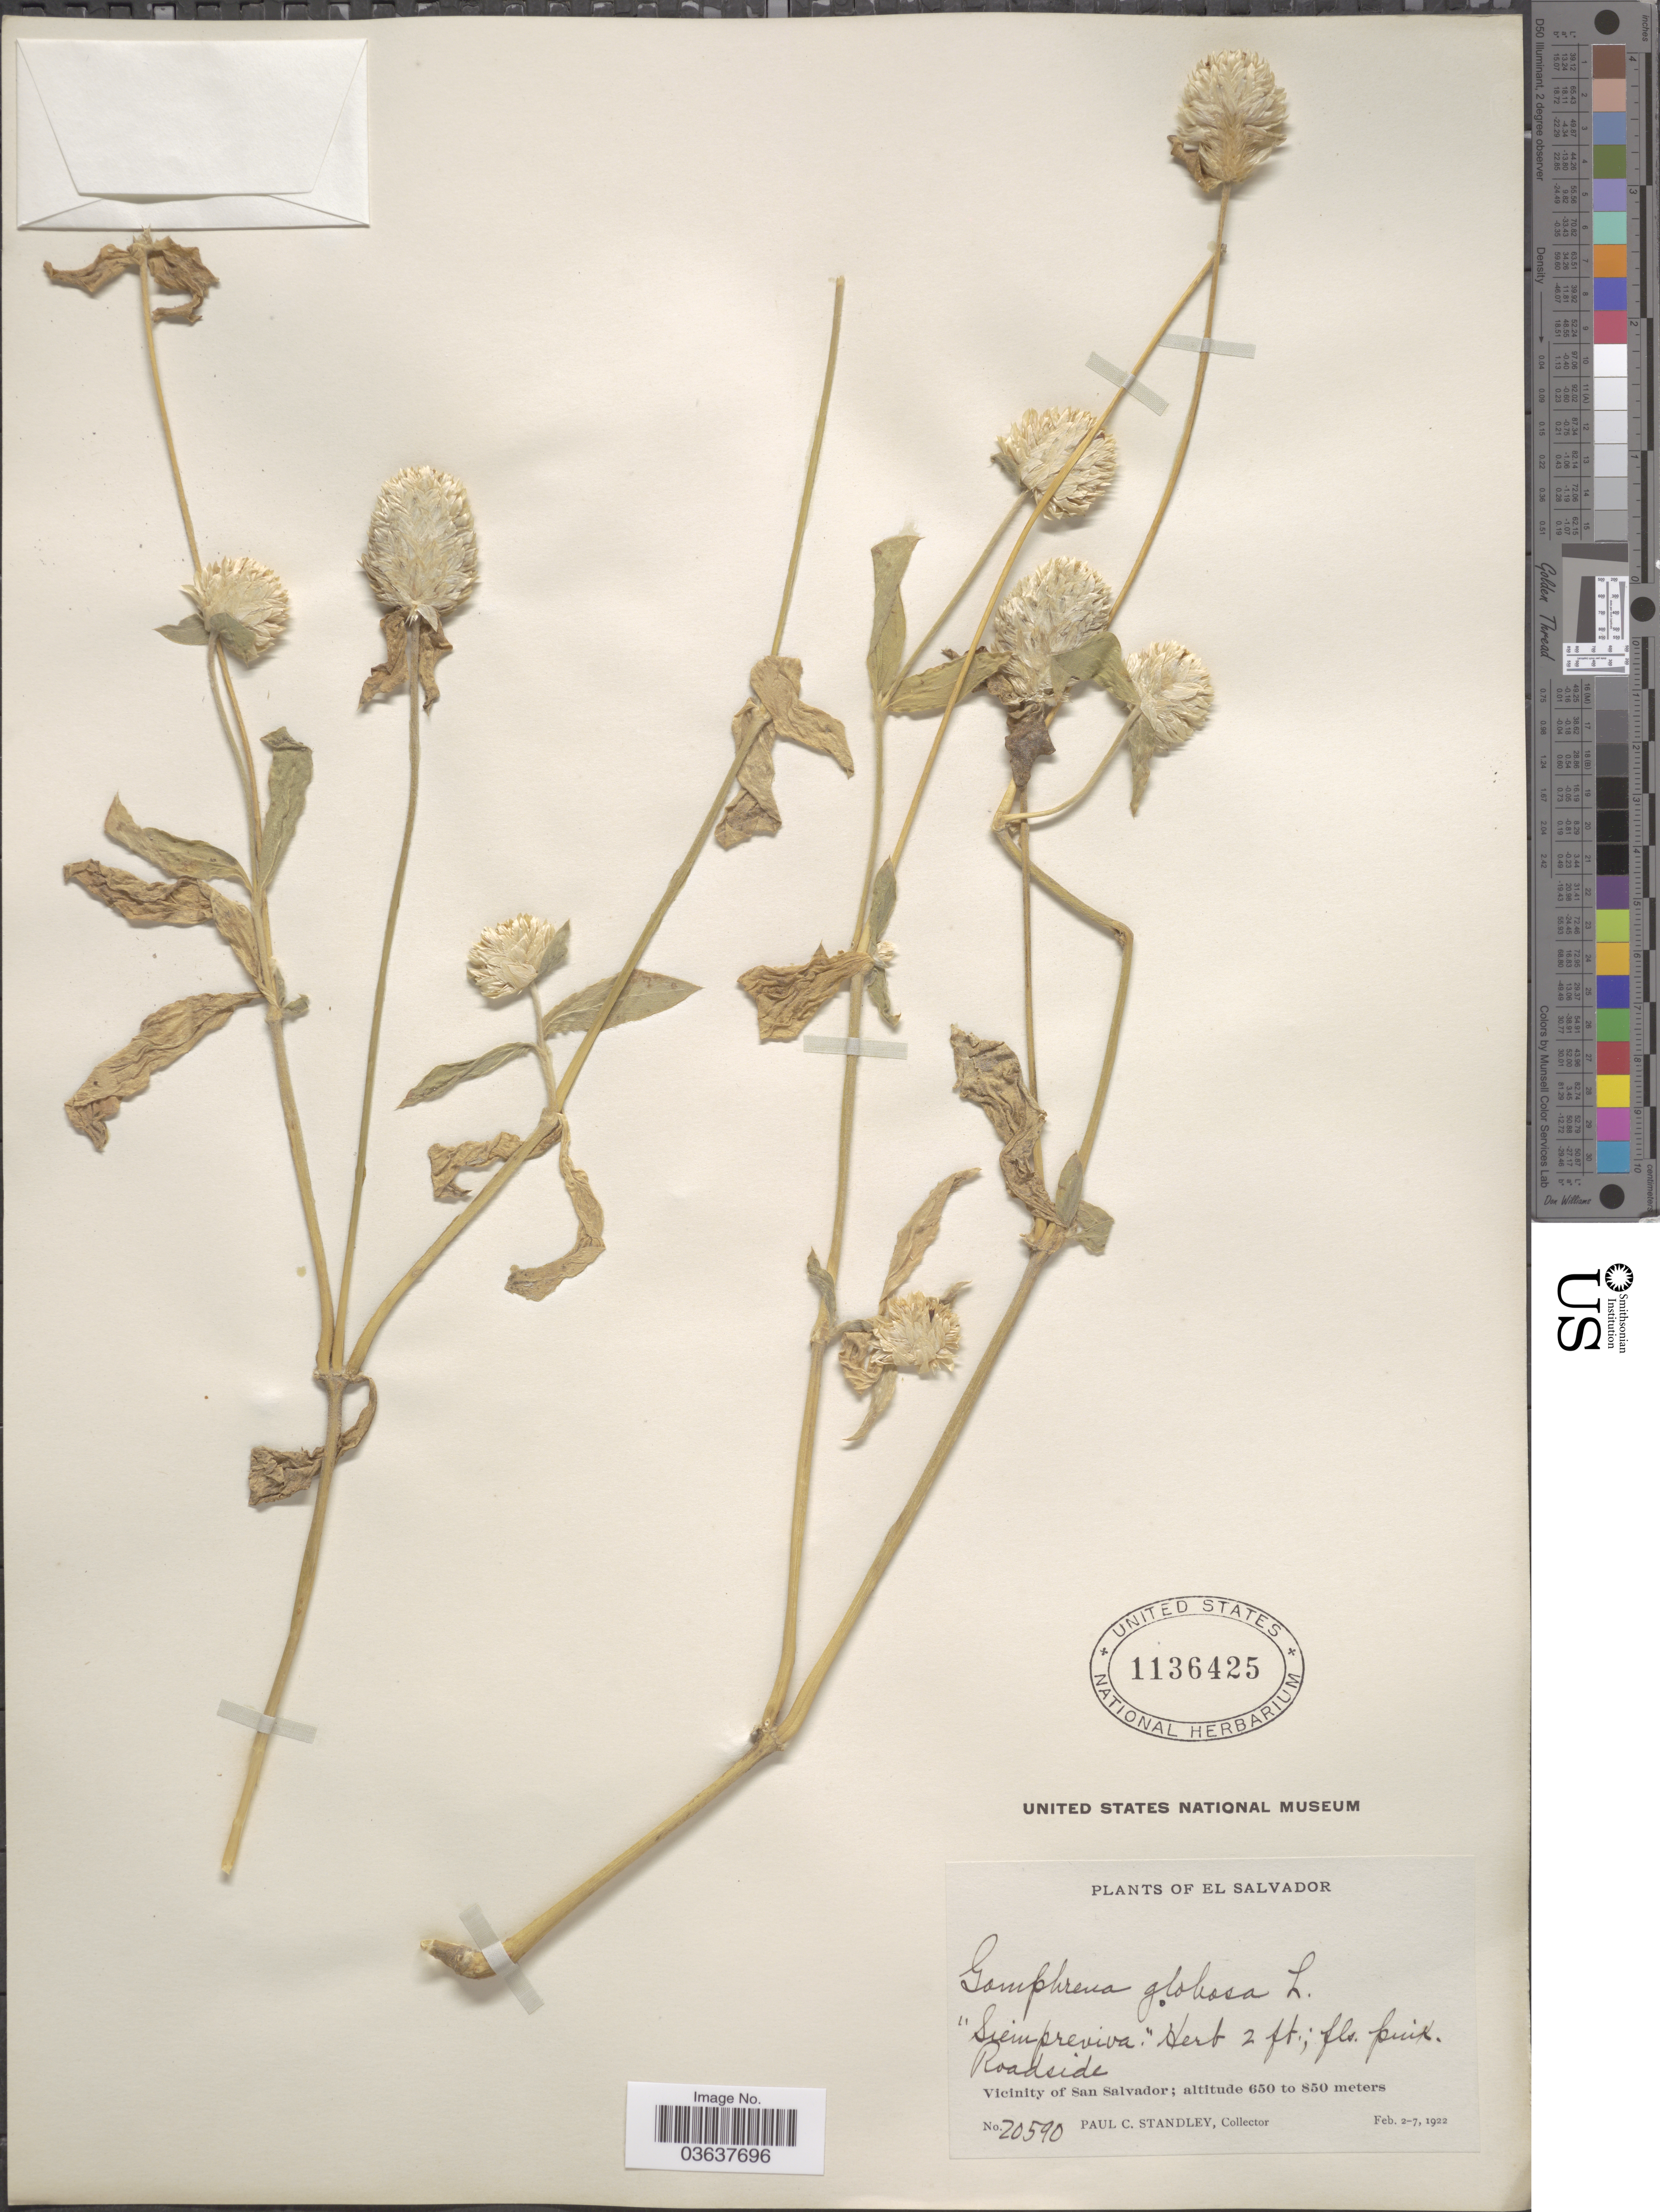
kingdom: Plantae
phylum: Tracheophyta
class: Magnoliopsida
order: Caryophyllales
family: Amaranthaceae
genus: Gomphrena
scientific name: Gomphrena globosa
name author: L.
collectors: P. C. Standley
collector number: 20590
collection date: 1922-02-02/1922-02-07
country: El Salvador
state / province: San Salvador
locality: Roadside. Vicinity of San Salvador.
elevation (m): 650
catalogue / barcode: US 1136425